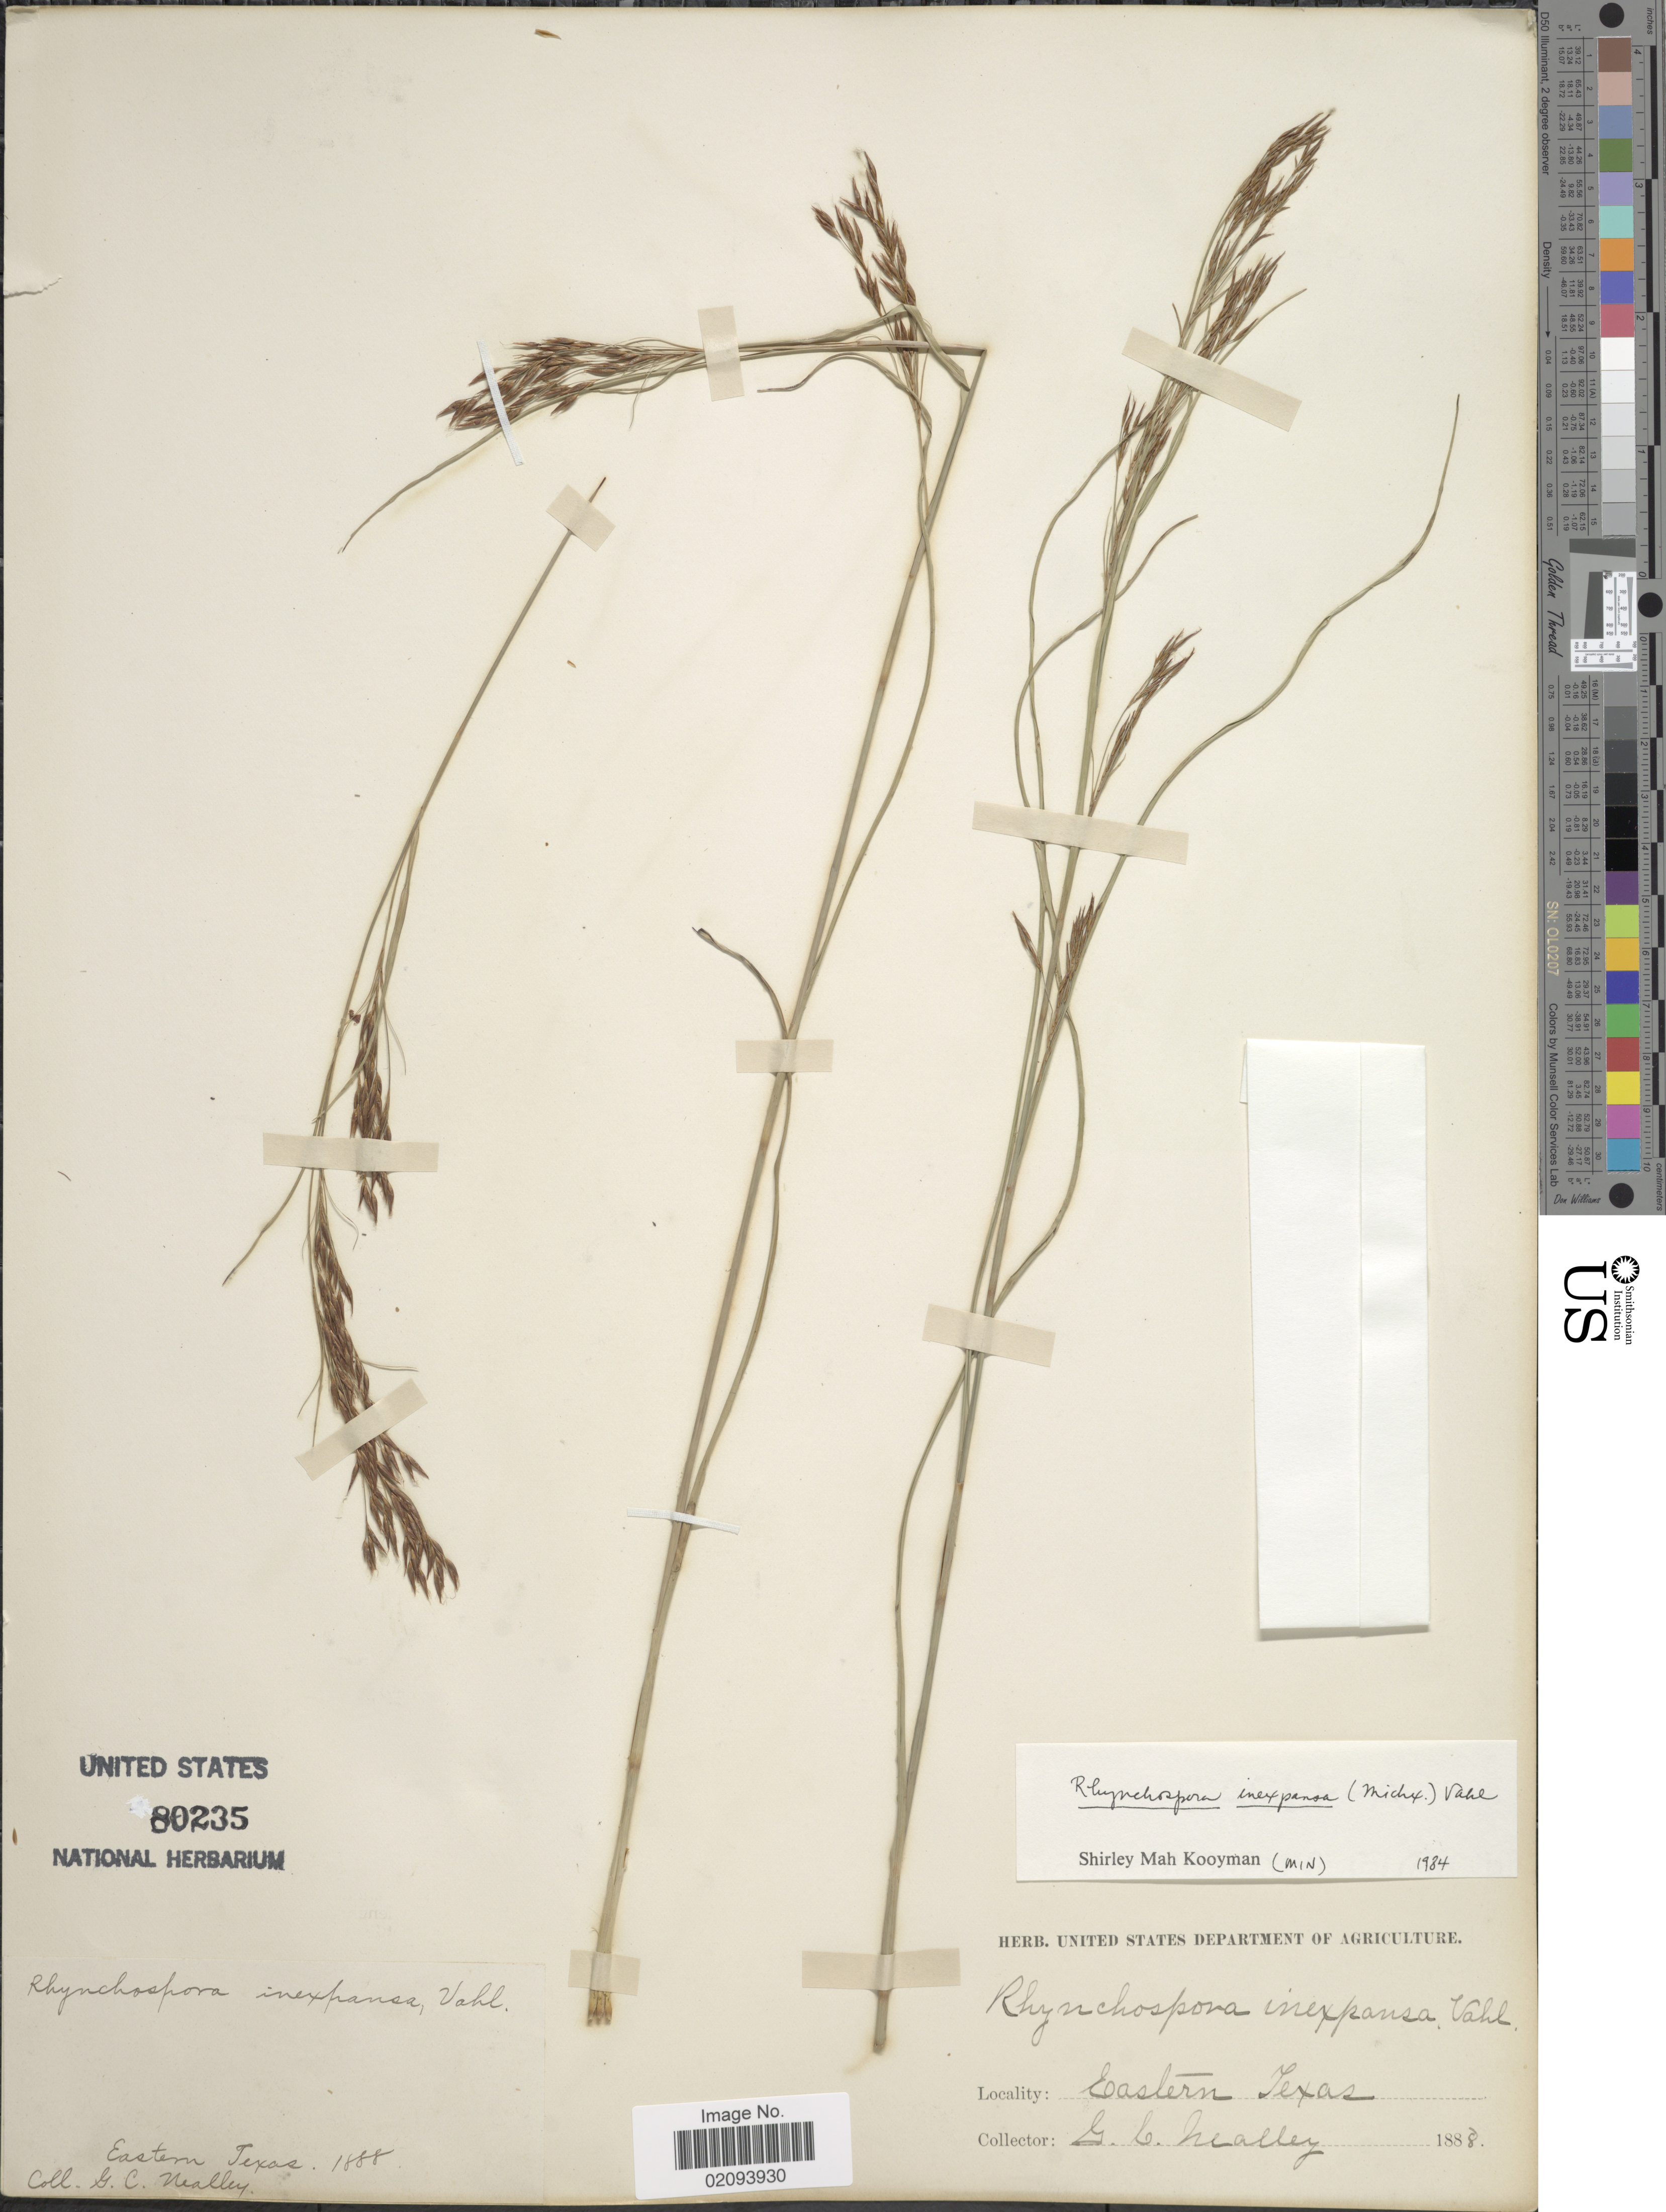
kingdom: Plantae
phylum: Tracheophyta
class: Liliopsida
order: Poales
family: Cyperaceae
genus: Rhynchospora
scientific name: Rhynchospora inexpansa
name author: (Michx.) Vahl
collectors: G. C. Nealley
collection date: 1888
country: United States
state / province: Texas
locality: Eastern Texas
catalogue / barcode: US 80235